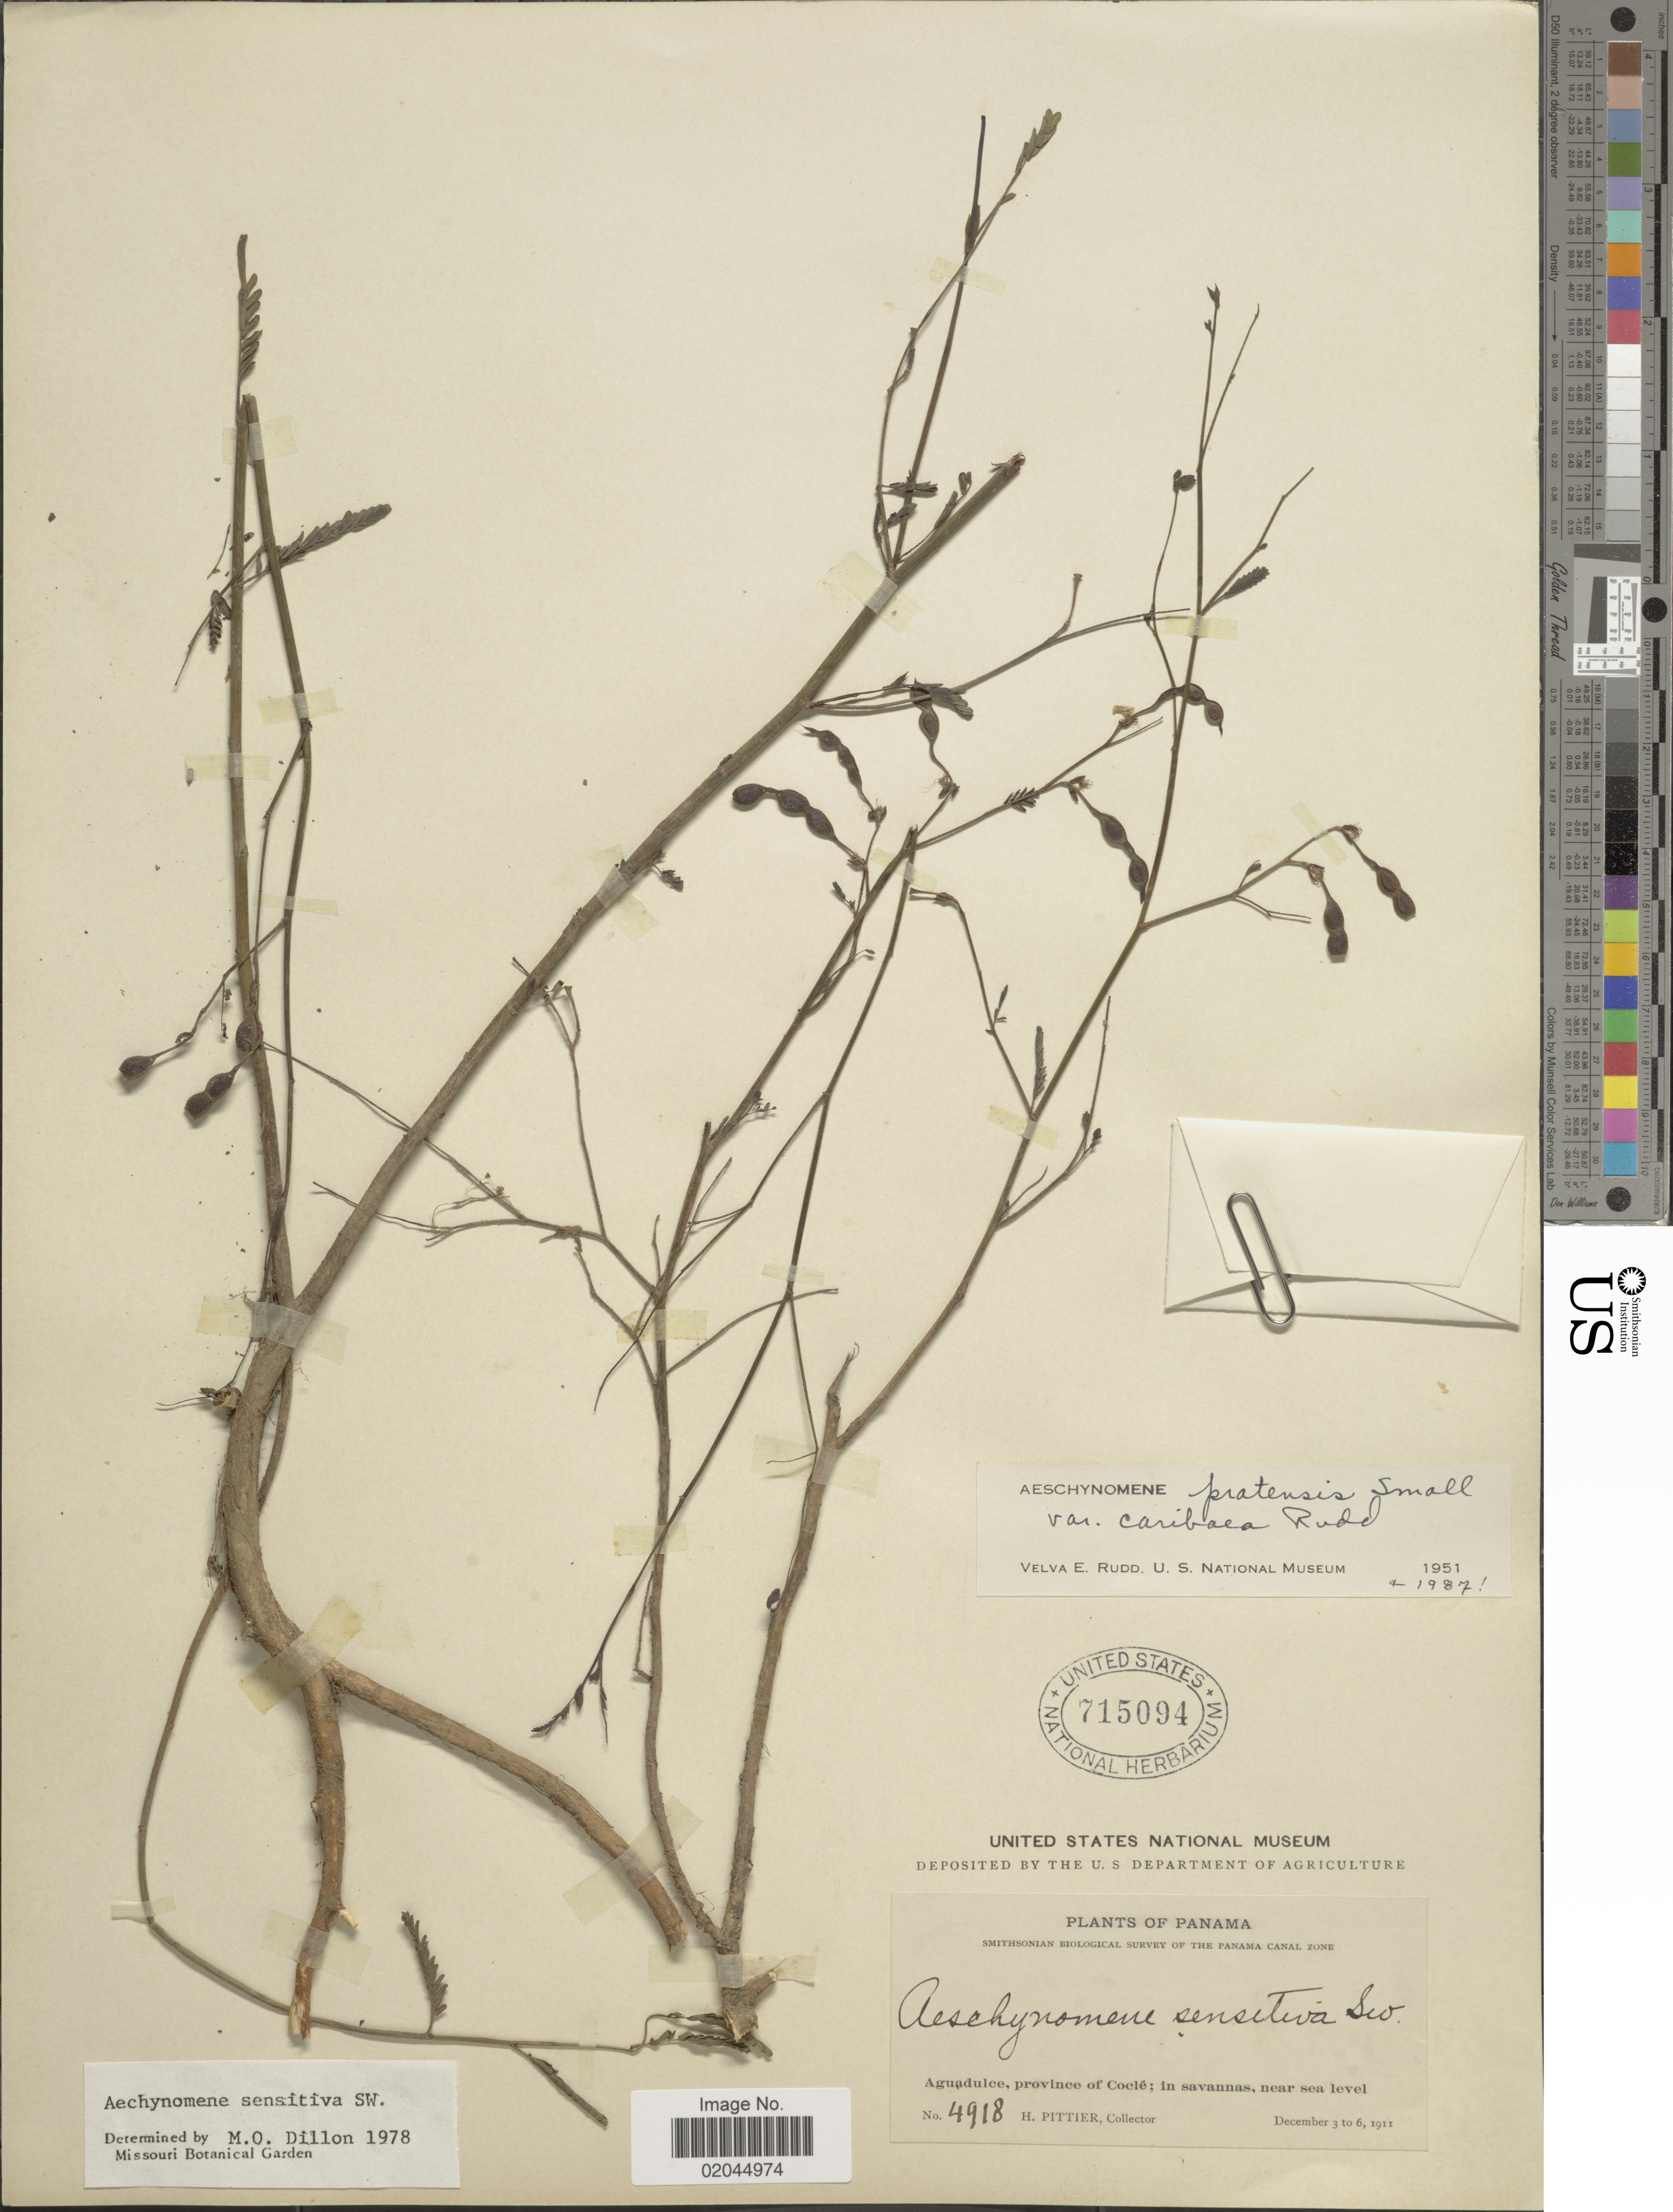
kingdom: Plantae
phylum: Tracheophyta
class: Magnoliopsida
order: Fabales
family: Fabaceae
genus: Aeschynomene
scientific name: Aeschynomene pratensis var. caribaea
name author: Rudd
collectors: H. F. Pittier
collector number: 4918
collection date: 1911-12-03/1911-12-06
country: Panama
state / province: Coclé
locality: Aguadulce, province of Cocle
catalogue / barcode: US 715094